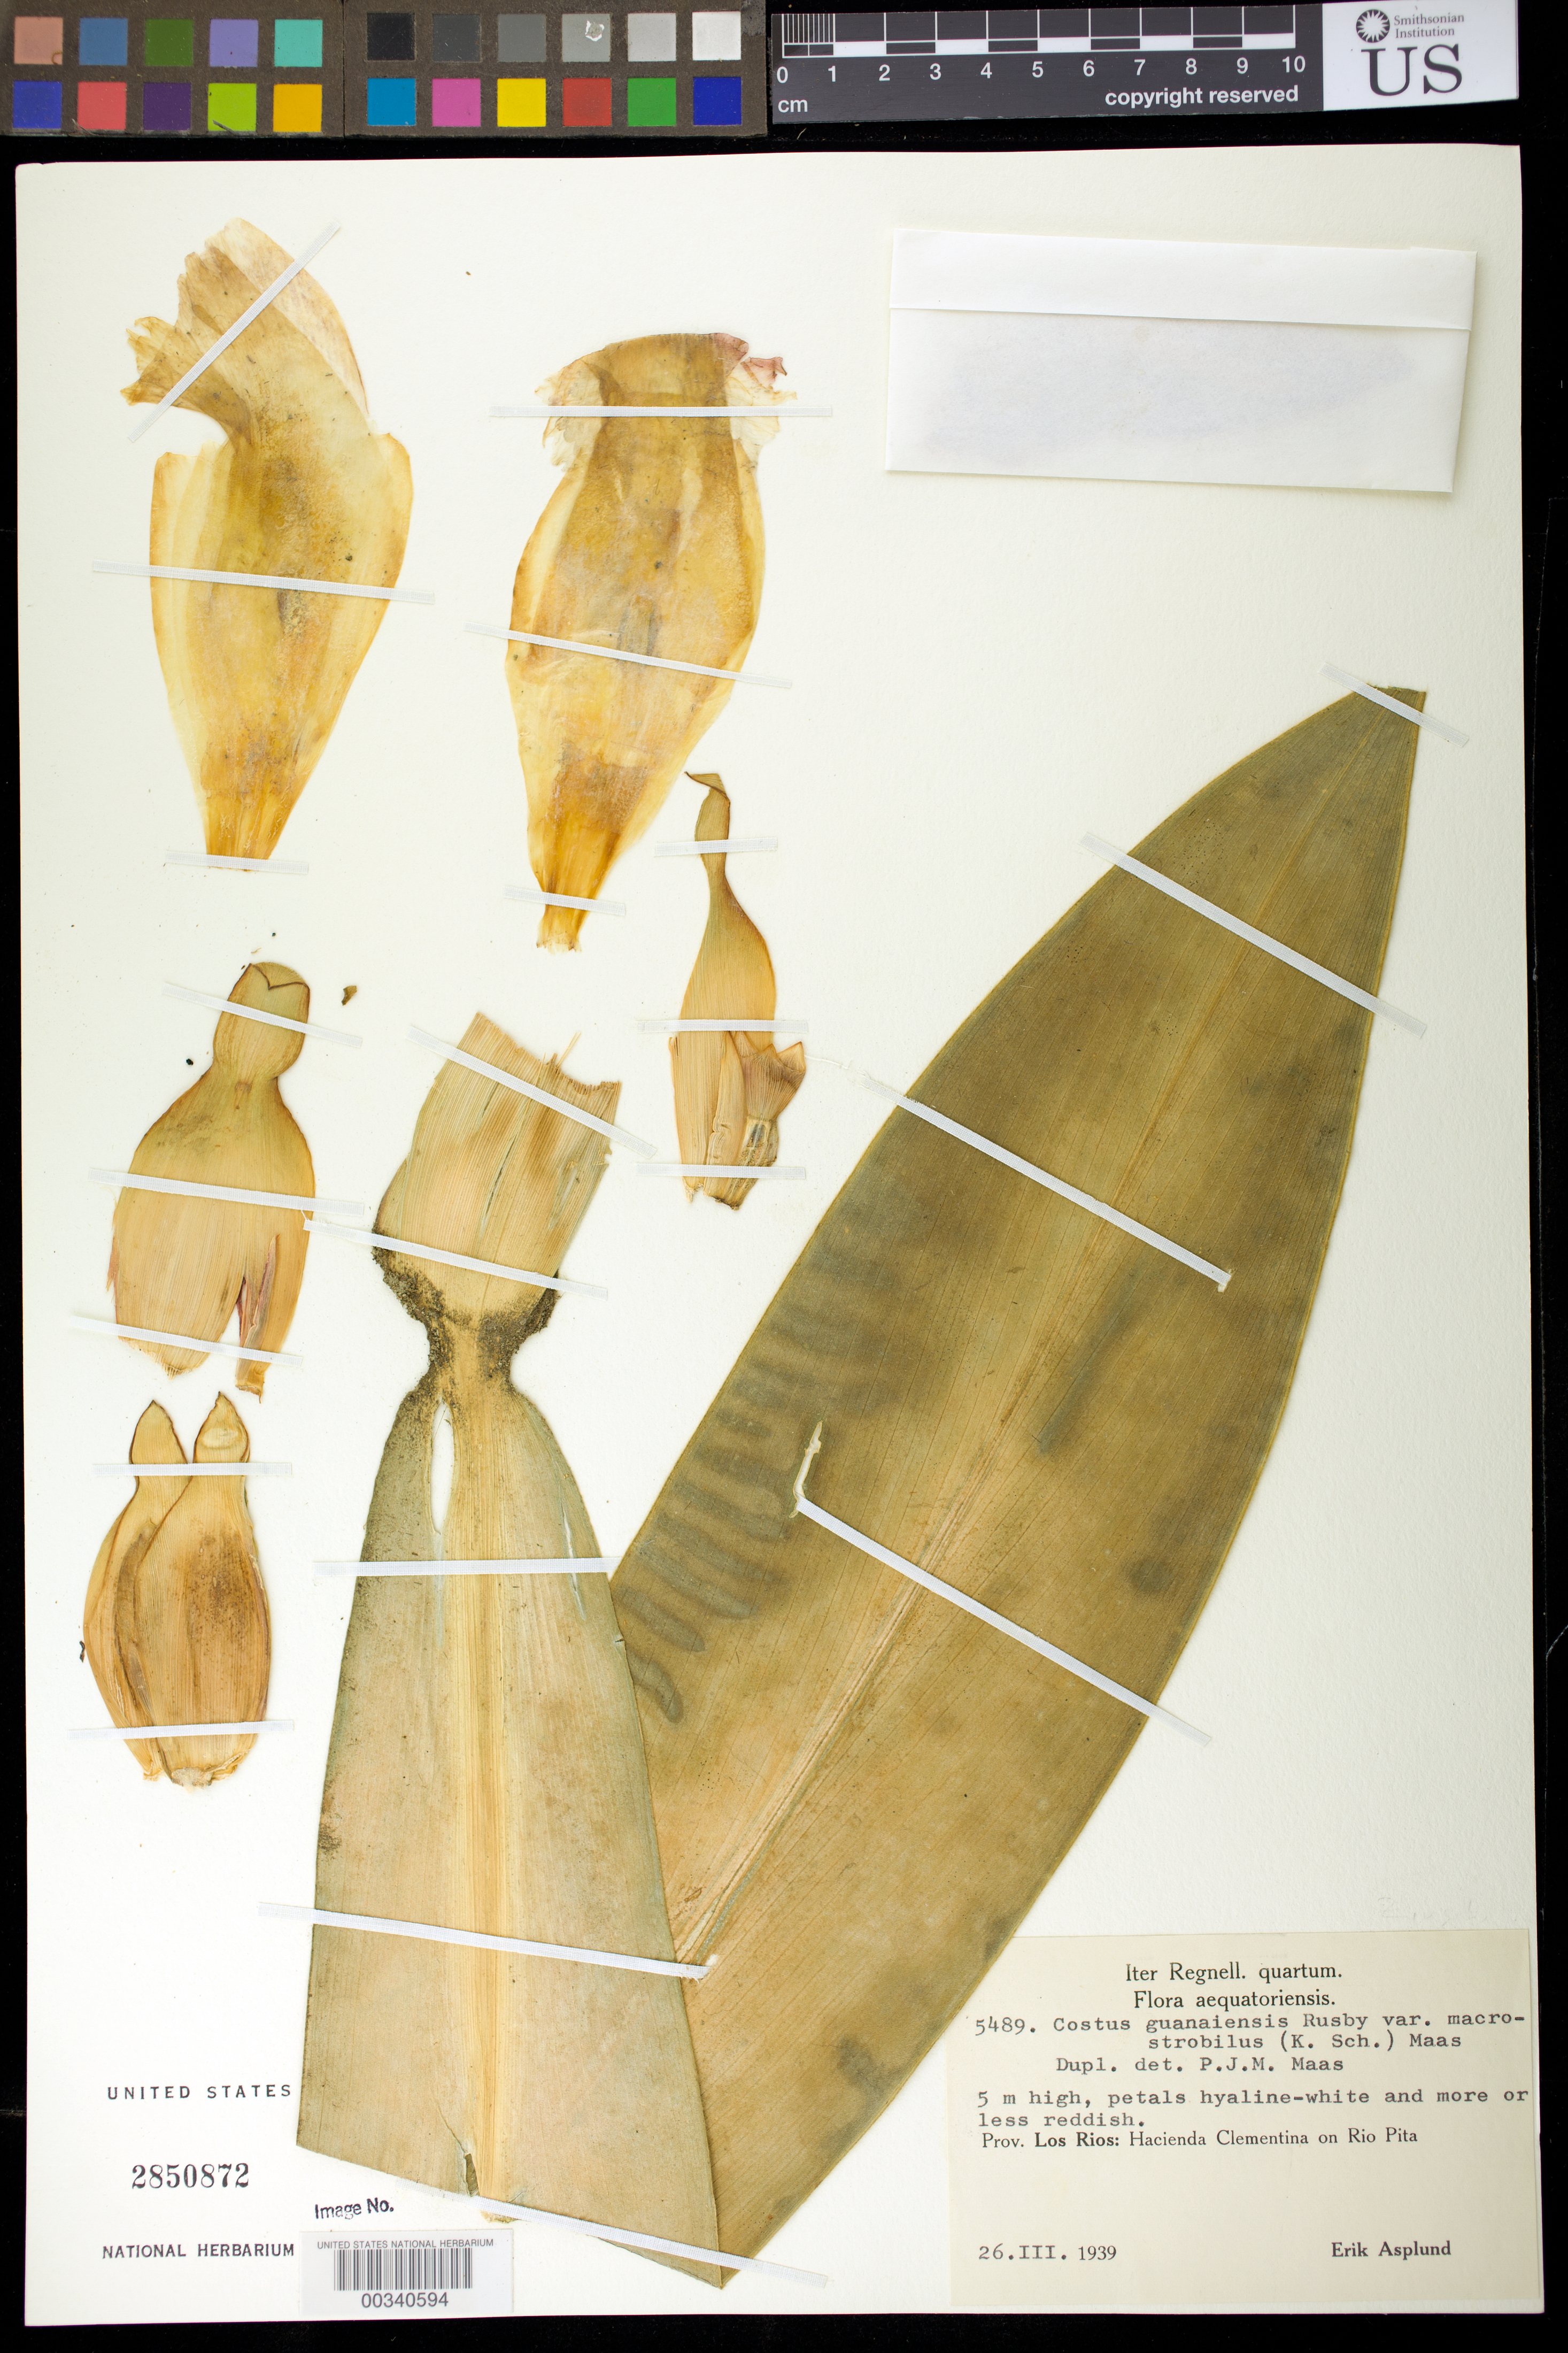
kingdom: Plantae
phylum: Tracheophyta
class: Liliopsida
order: Zingiberales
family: Costaceae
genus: Costus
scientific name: Costus guanaiensis var. macrostrobilis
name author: (K. Schum.) Maas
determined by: Maas, Paul J. M.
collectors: E. Asplund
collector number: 5489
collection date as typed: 26 Mar 1939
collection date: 1939-03-26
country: Ecuador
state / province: Los Ríos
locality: Hacienda Clementina on Rio Pita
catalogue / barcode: US 2850872